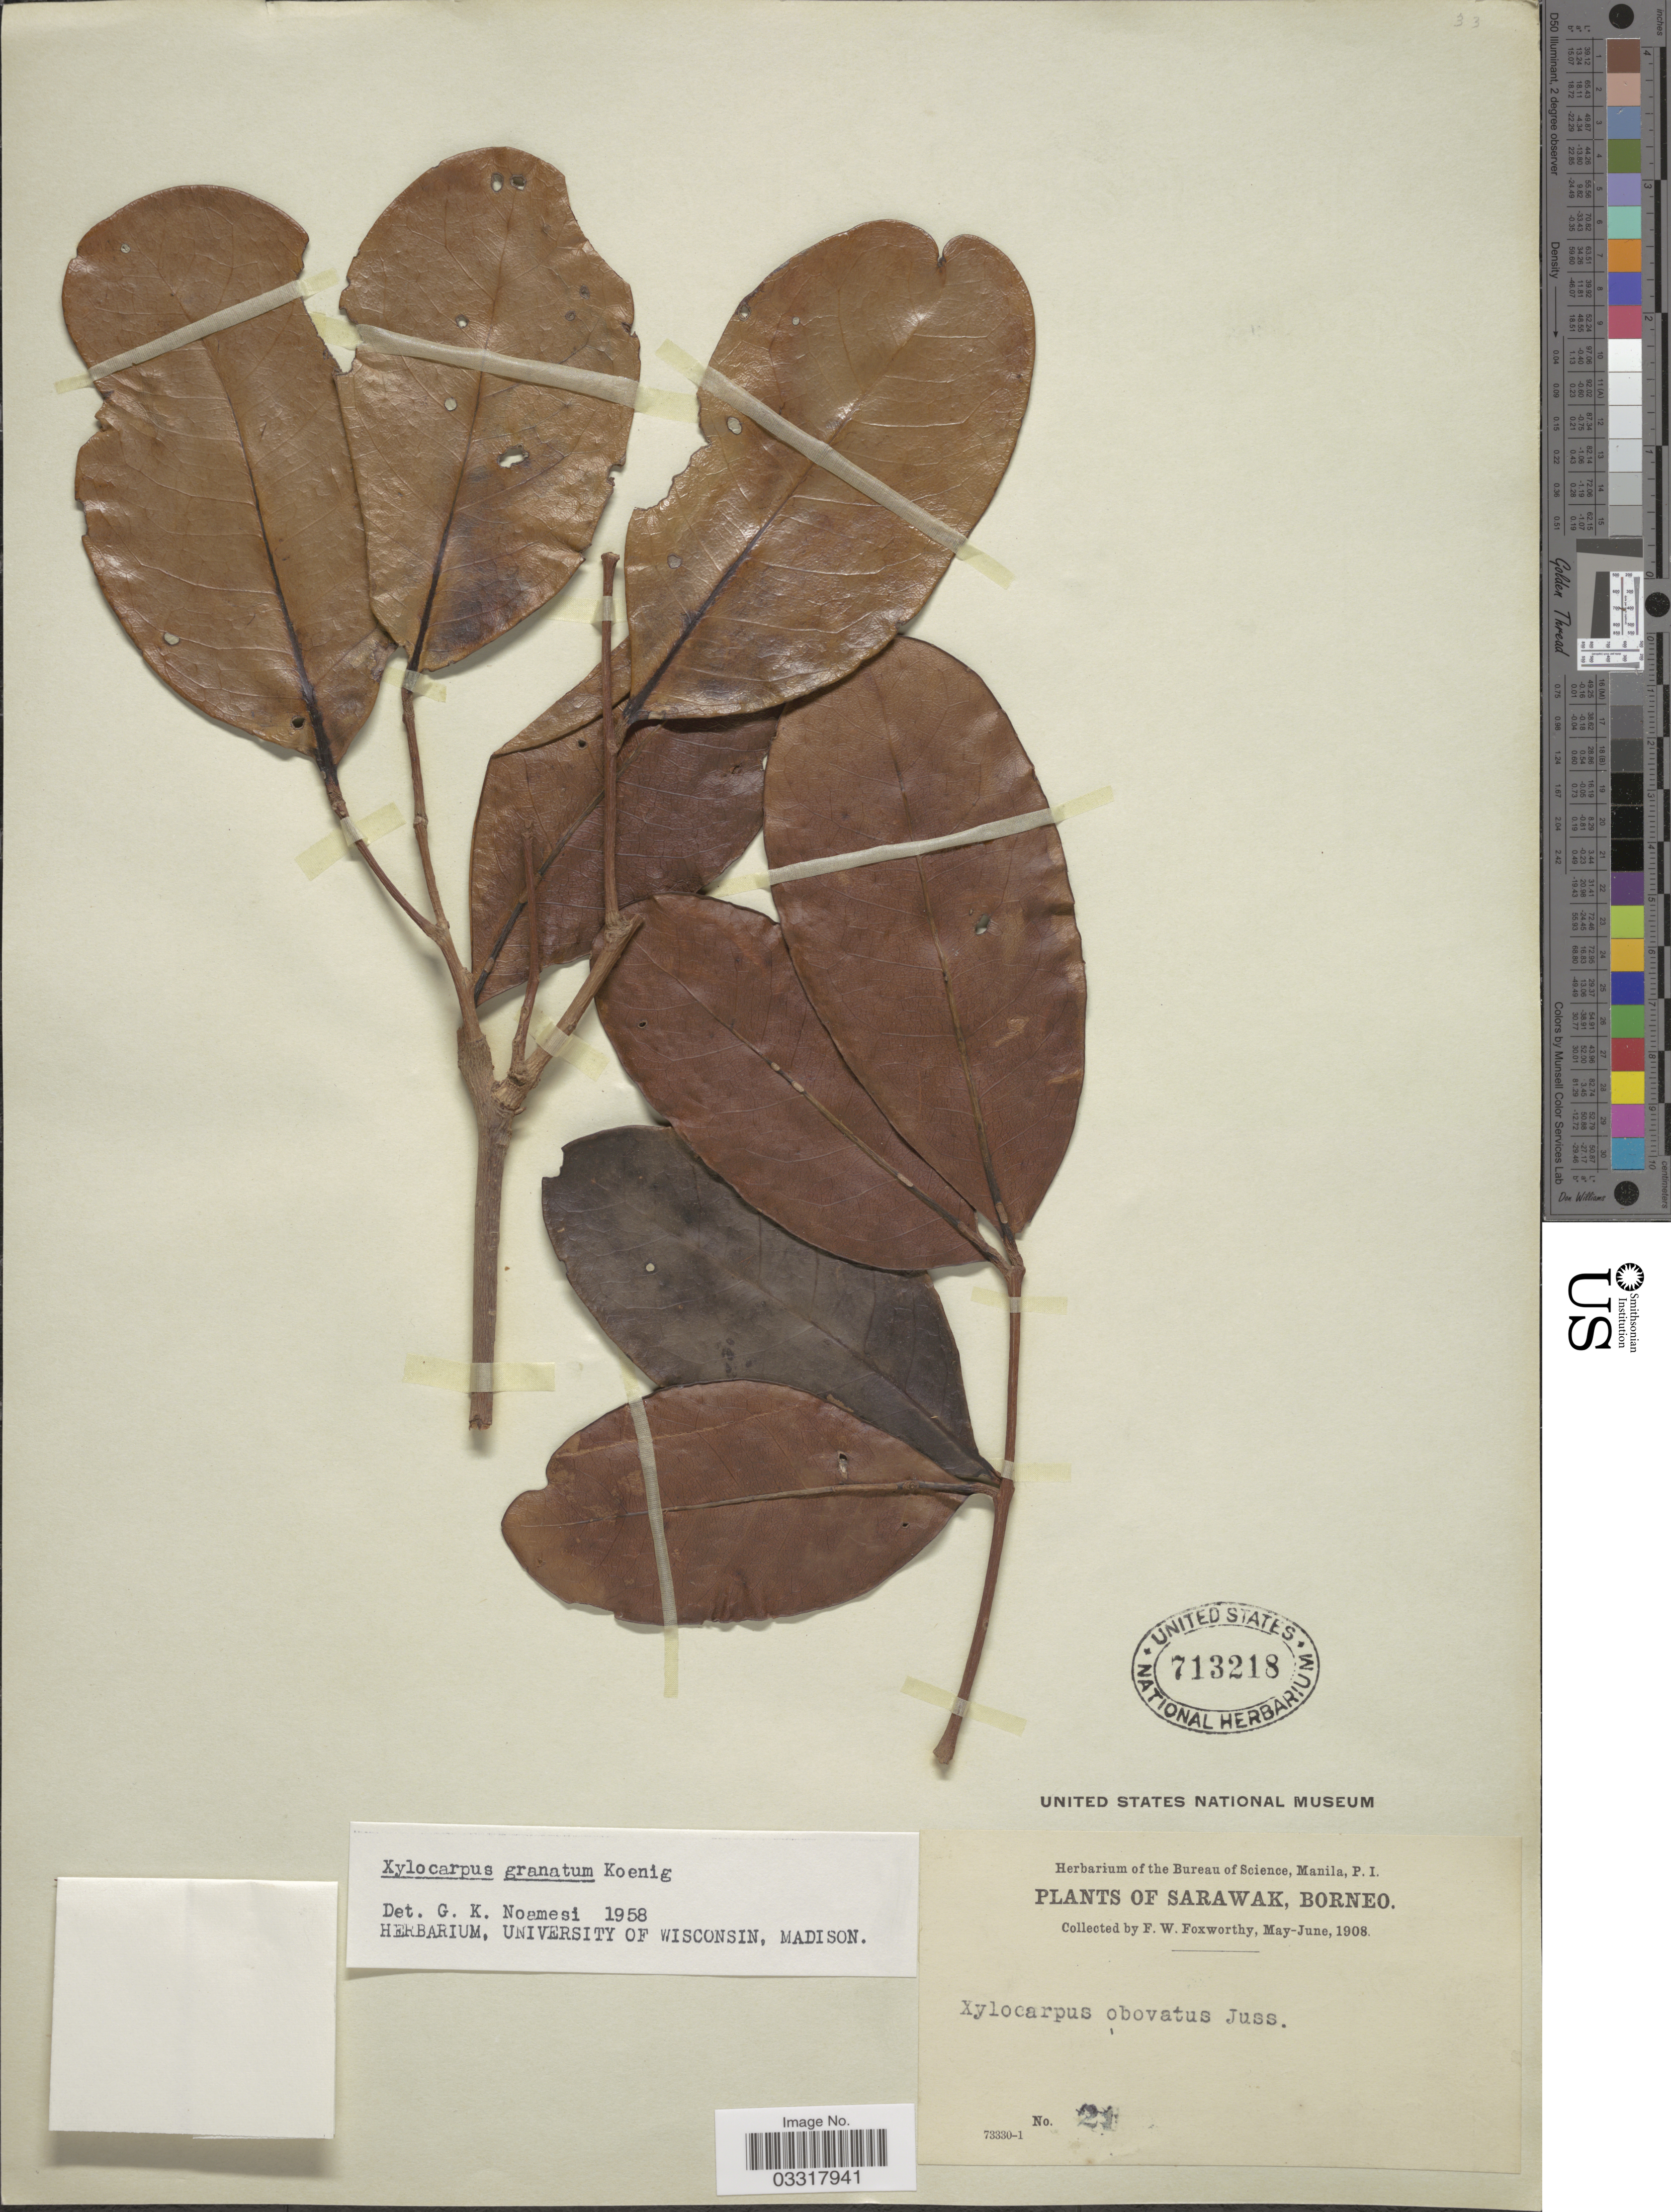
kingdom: Plantae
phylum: Tracheophyta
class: Magnoliopsida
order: Sapindales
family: Meliaceae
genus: Xylocarpus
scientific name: Xylocarpus granatum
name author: J. Koenig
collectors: F. W. Foxworthy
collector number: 21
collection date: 1908-05/1908-06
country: Malaysia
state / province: Sarawak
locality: Borneo.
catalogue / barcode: US 713218